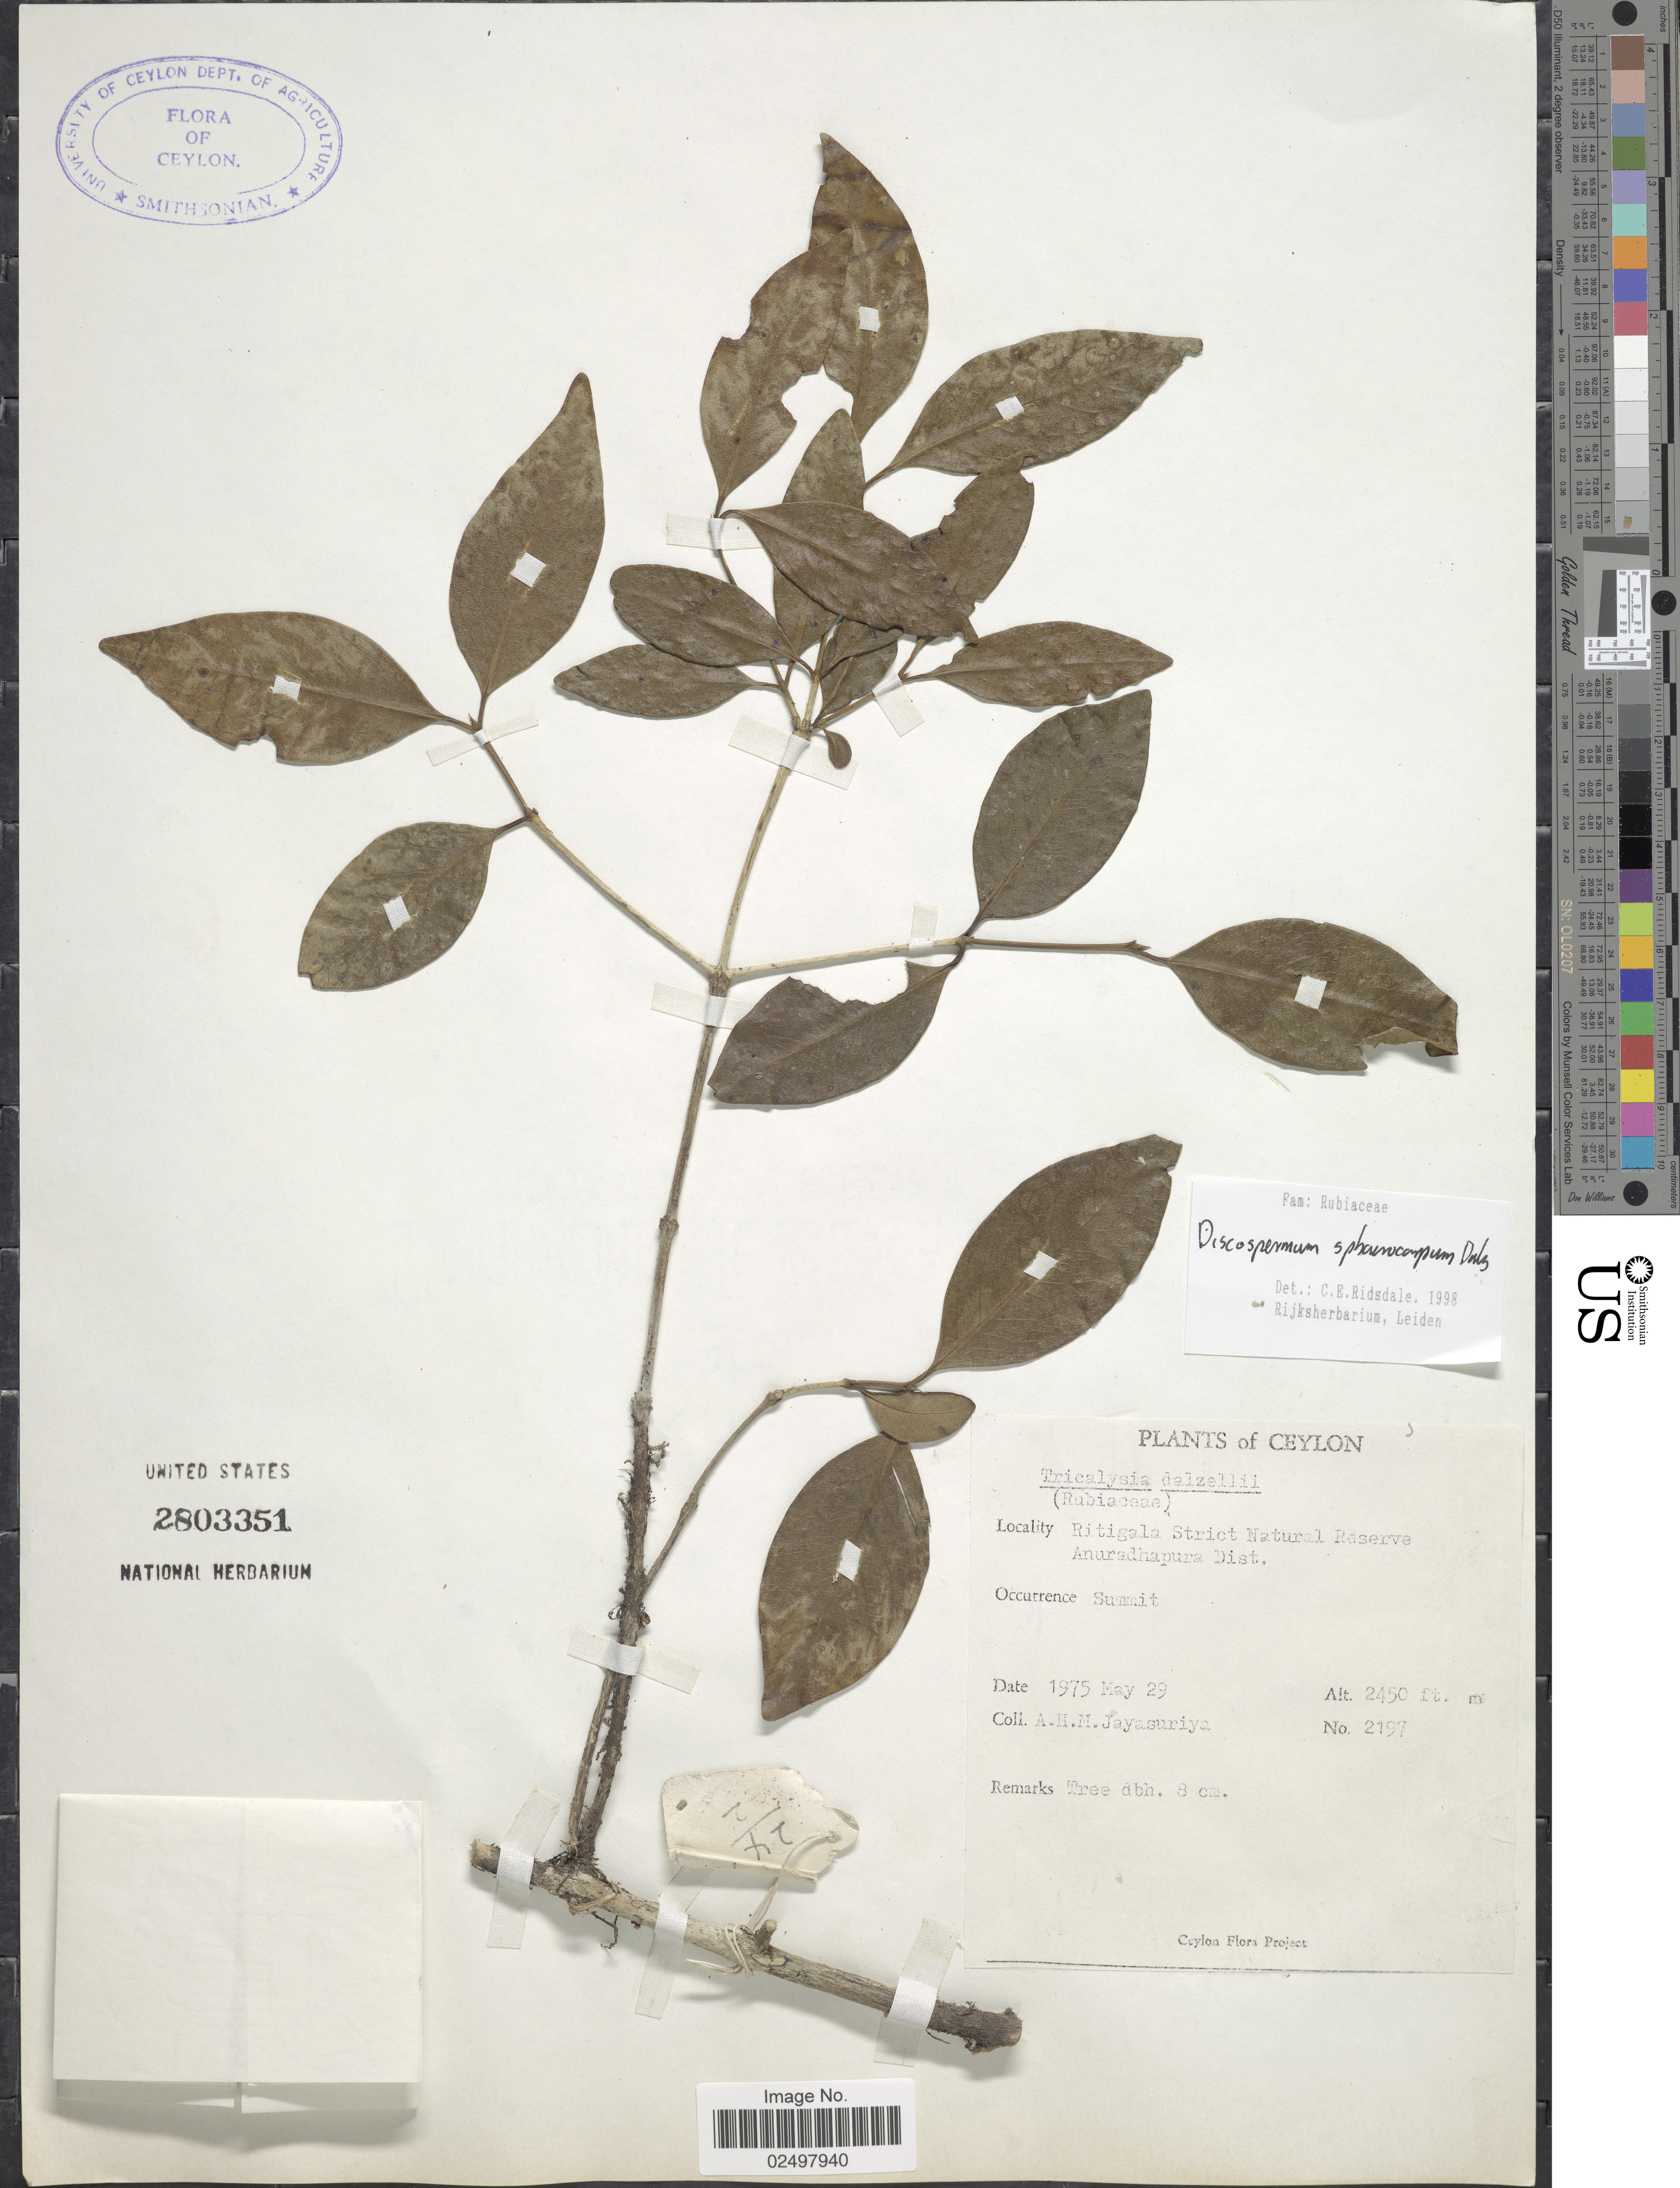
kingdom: Plantae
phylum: Tracheophyta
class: Magnoliopsida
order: Gentianales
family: Rubiaceae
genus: Discospermum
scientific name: Discospermum sphaerocarpum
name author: Dalzell ex Hook. f.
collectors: A. H. Jayasuriya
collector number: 2197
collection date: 1975-05-29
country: Sri Lanka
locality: Ceylon. Ritigala Strict Natural Reserve, Anuradhapura Dist.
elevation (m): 747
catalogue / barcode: US 2803351